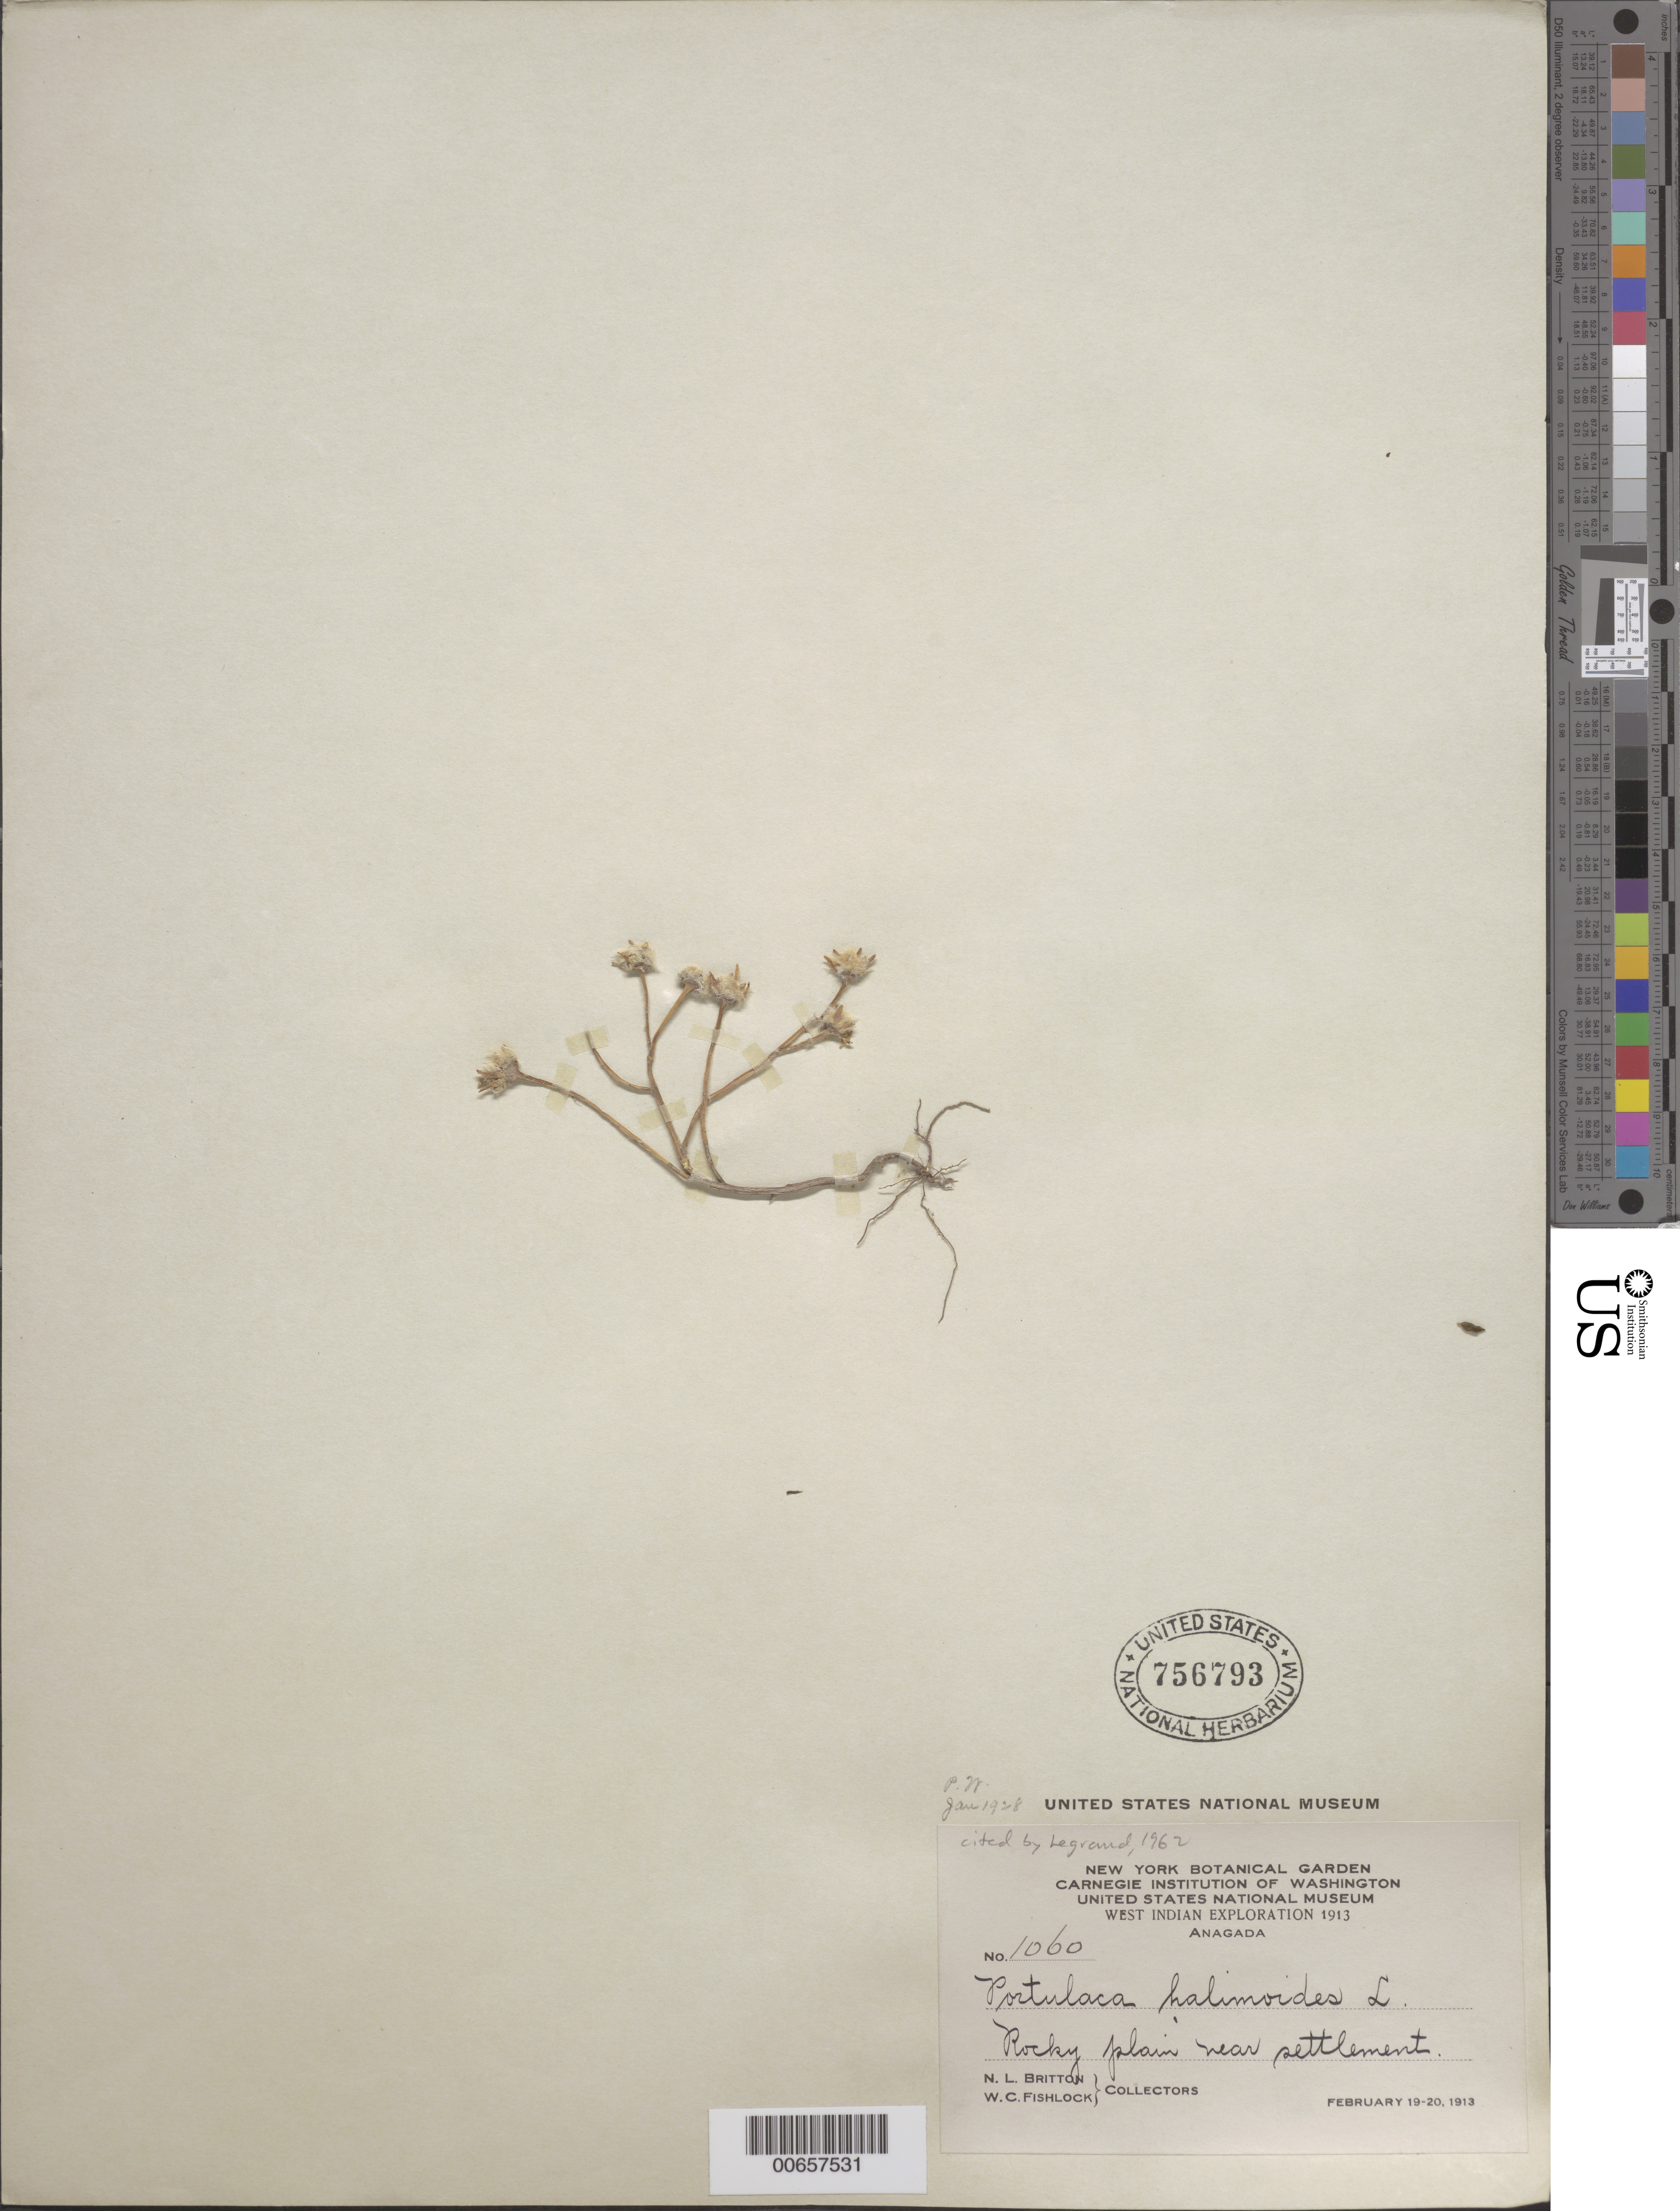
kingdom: Plantae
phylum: Tracheophyta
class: Magnoliopsida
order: Caryophyllales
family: Portulacaceae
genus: Portulaca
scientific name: Portulaca halimoides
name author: L.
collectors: N. Britton & W. Fishlock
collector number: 1060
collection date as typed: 19 Feb 1913 and 20 Feb 1913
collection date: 1913-02-19,1913-02-20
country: British Virgin Islands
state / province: Anegada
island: Anegada Island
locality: Settlement, vic of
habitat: Rocky plain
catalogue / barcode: US 756793